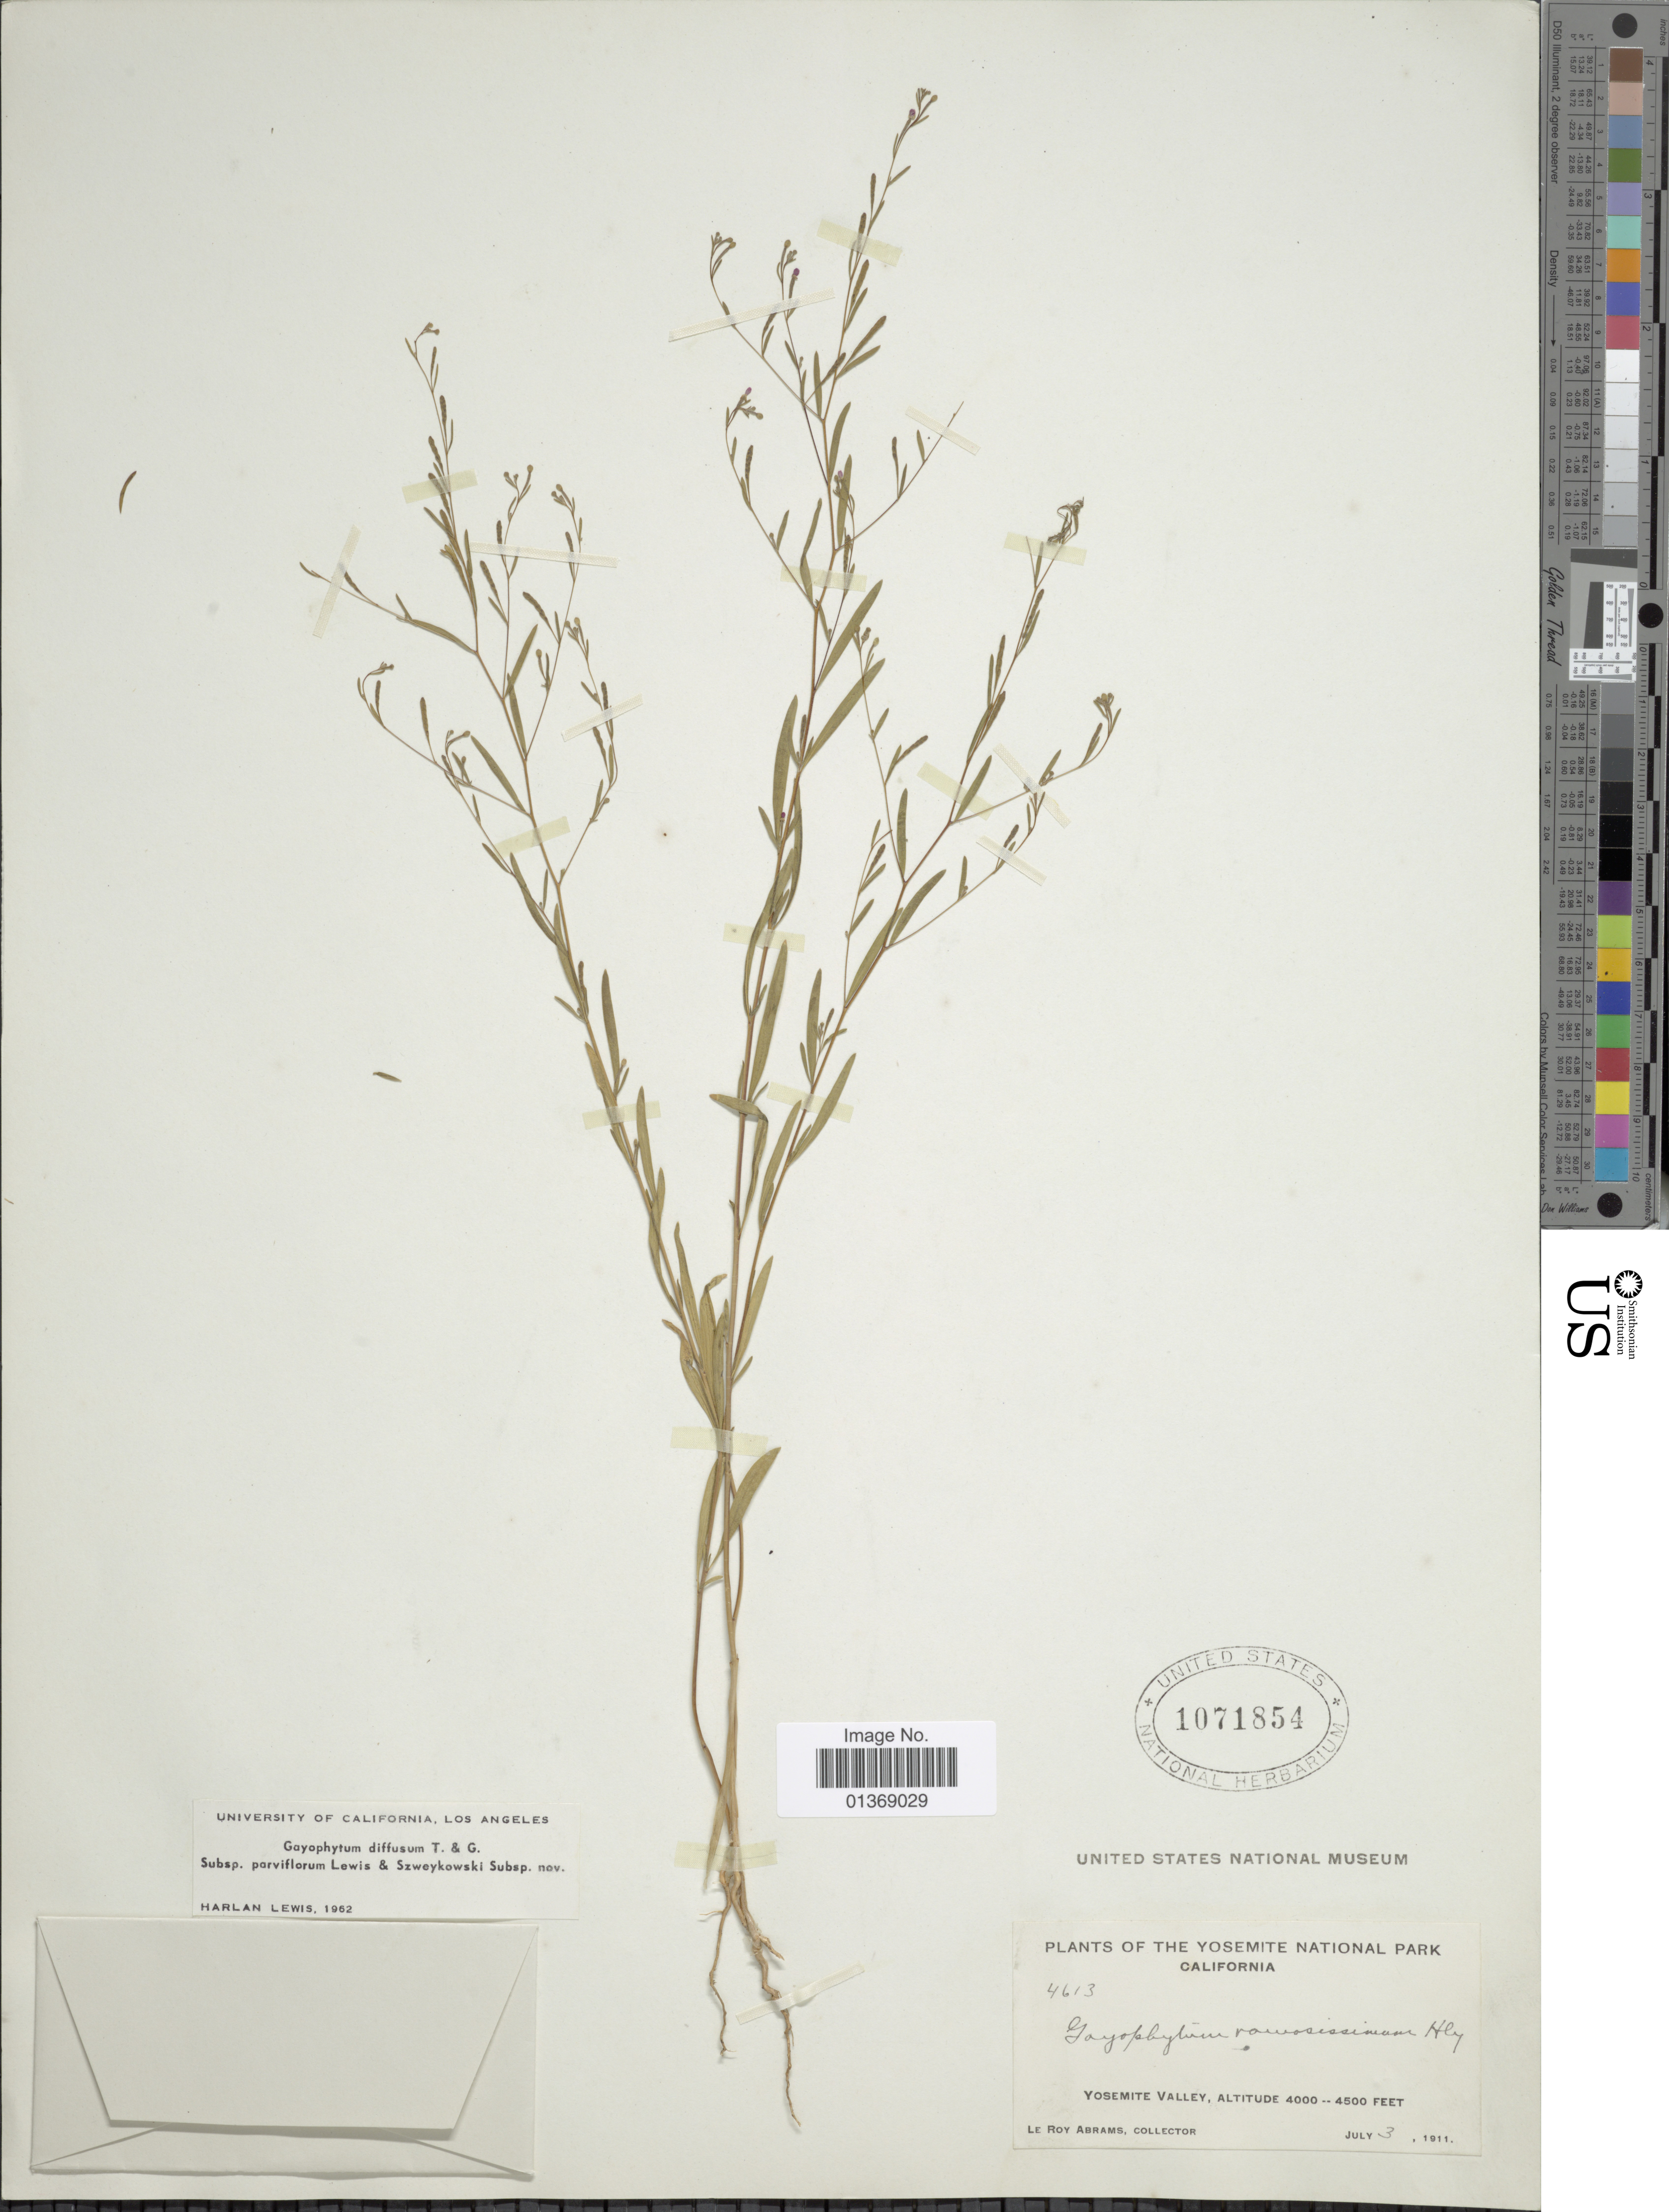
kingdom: Plantae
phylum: Tracheophyta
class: Magnoliopsida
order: Myrtales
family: Onagraceae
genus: Gayophytum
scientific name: Gayophytum diffusum subsp. parviflorum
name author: F. H. Lewis & Szweyk.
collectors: L. Abrams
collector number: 4613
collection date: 1911-07-03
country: United States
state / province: California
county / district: Mariposa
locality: Yosemite National Park, Yosemite Valley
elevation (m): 1219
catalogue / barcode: US 1071854